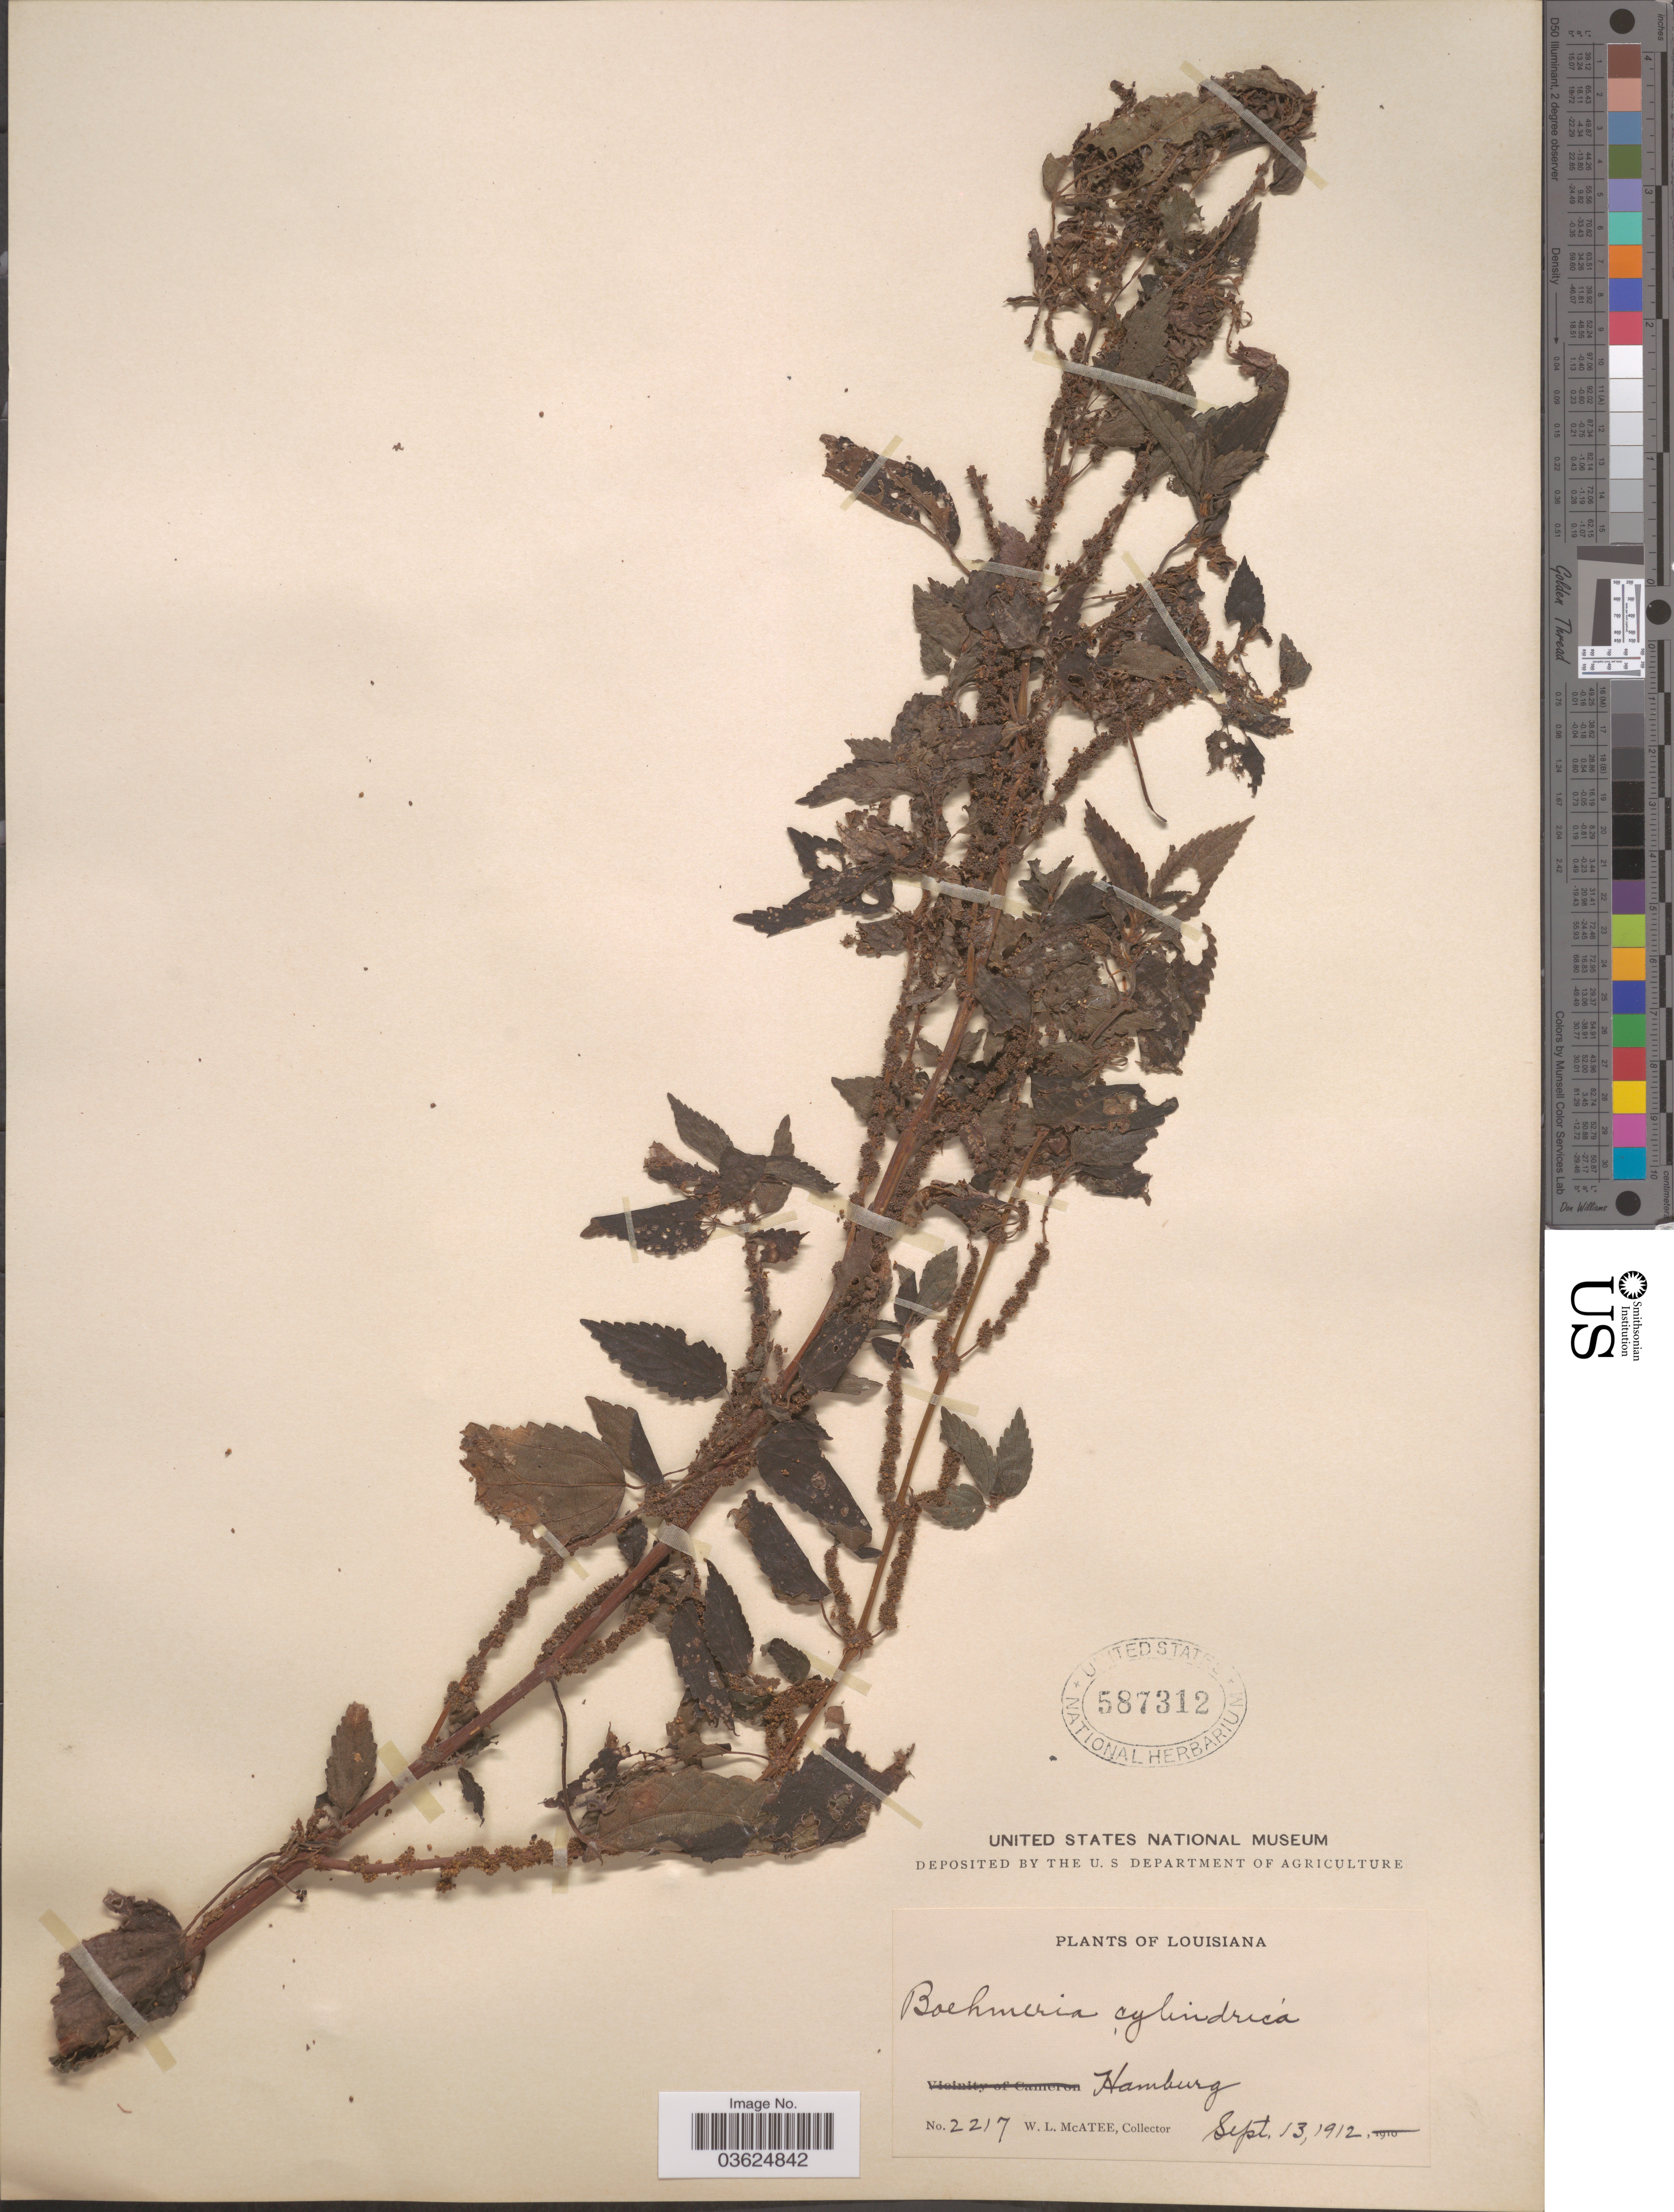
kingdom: Plantae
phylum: Tracheophyta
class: Magnoliopsida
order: Rosales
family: Urticaceae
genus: Boehmeria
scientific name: Boehmeria cylindrica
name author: (L.) Sw.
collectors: W. McAtee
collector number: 2217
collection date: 1912-09-13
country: United States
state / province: Louisiana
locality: Hamburg.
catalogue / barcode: US 587312